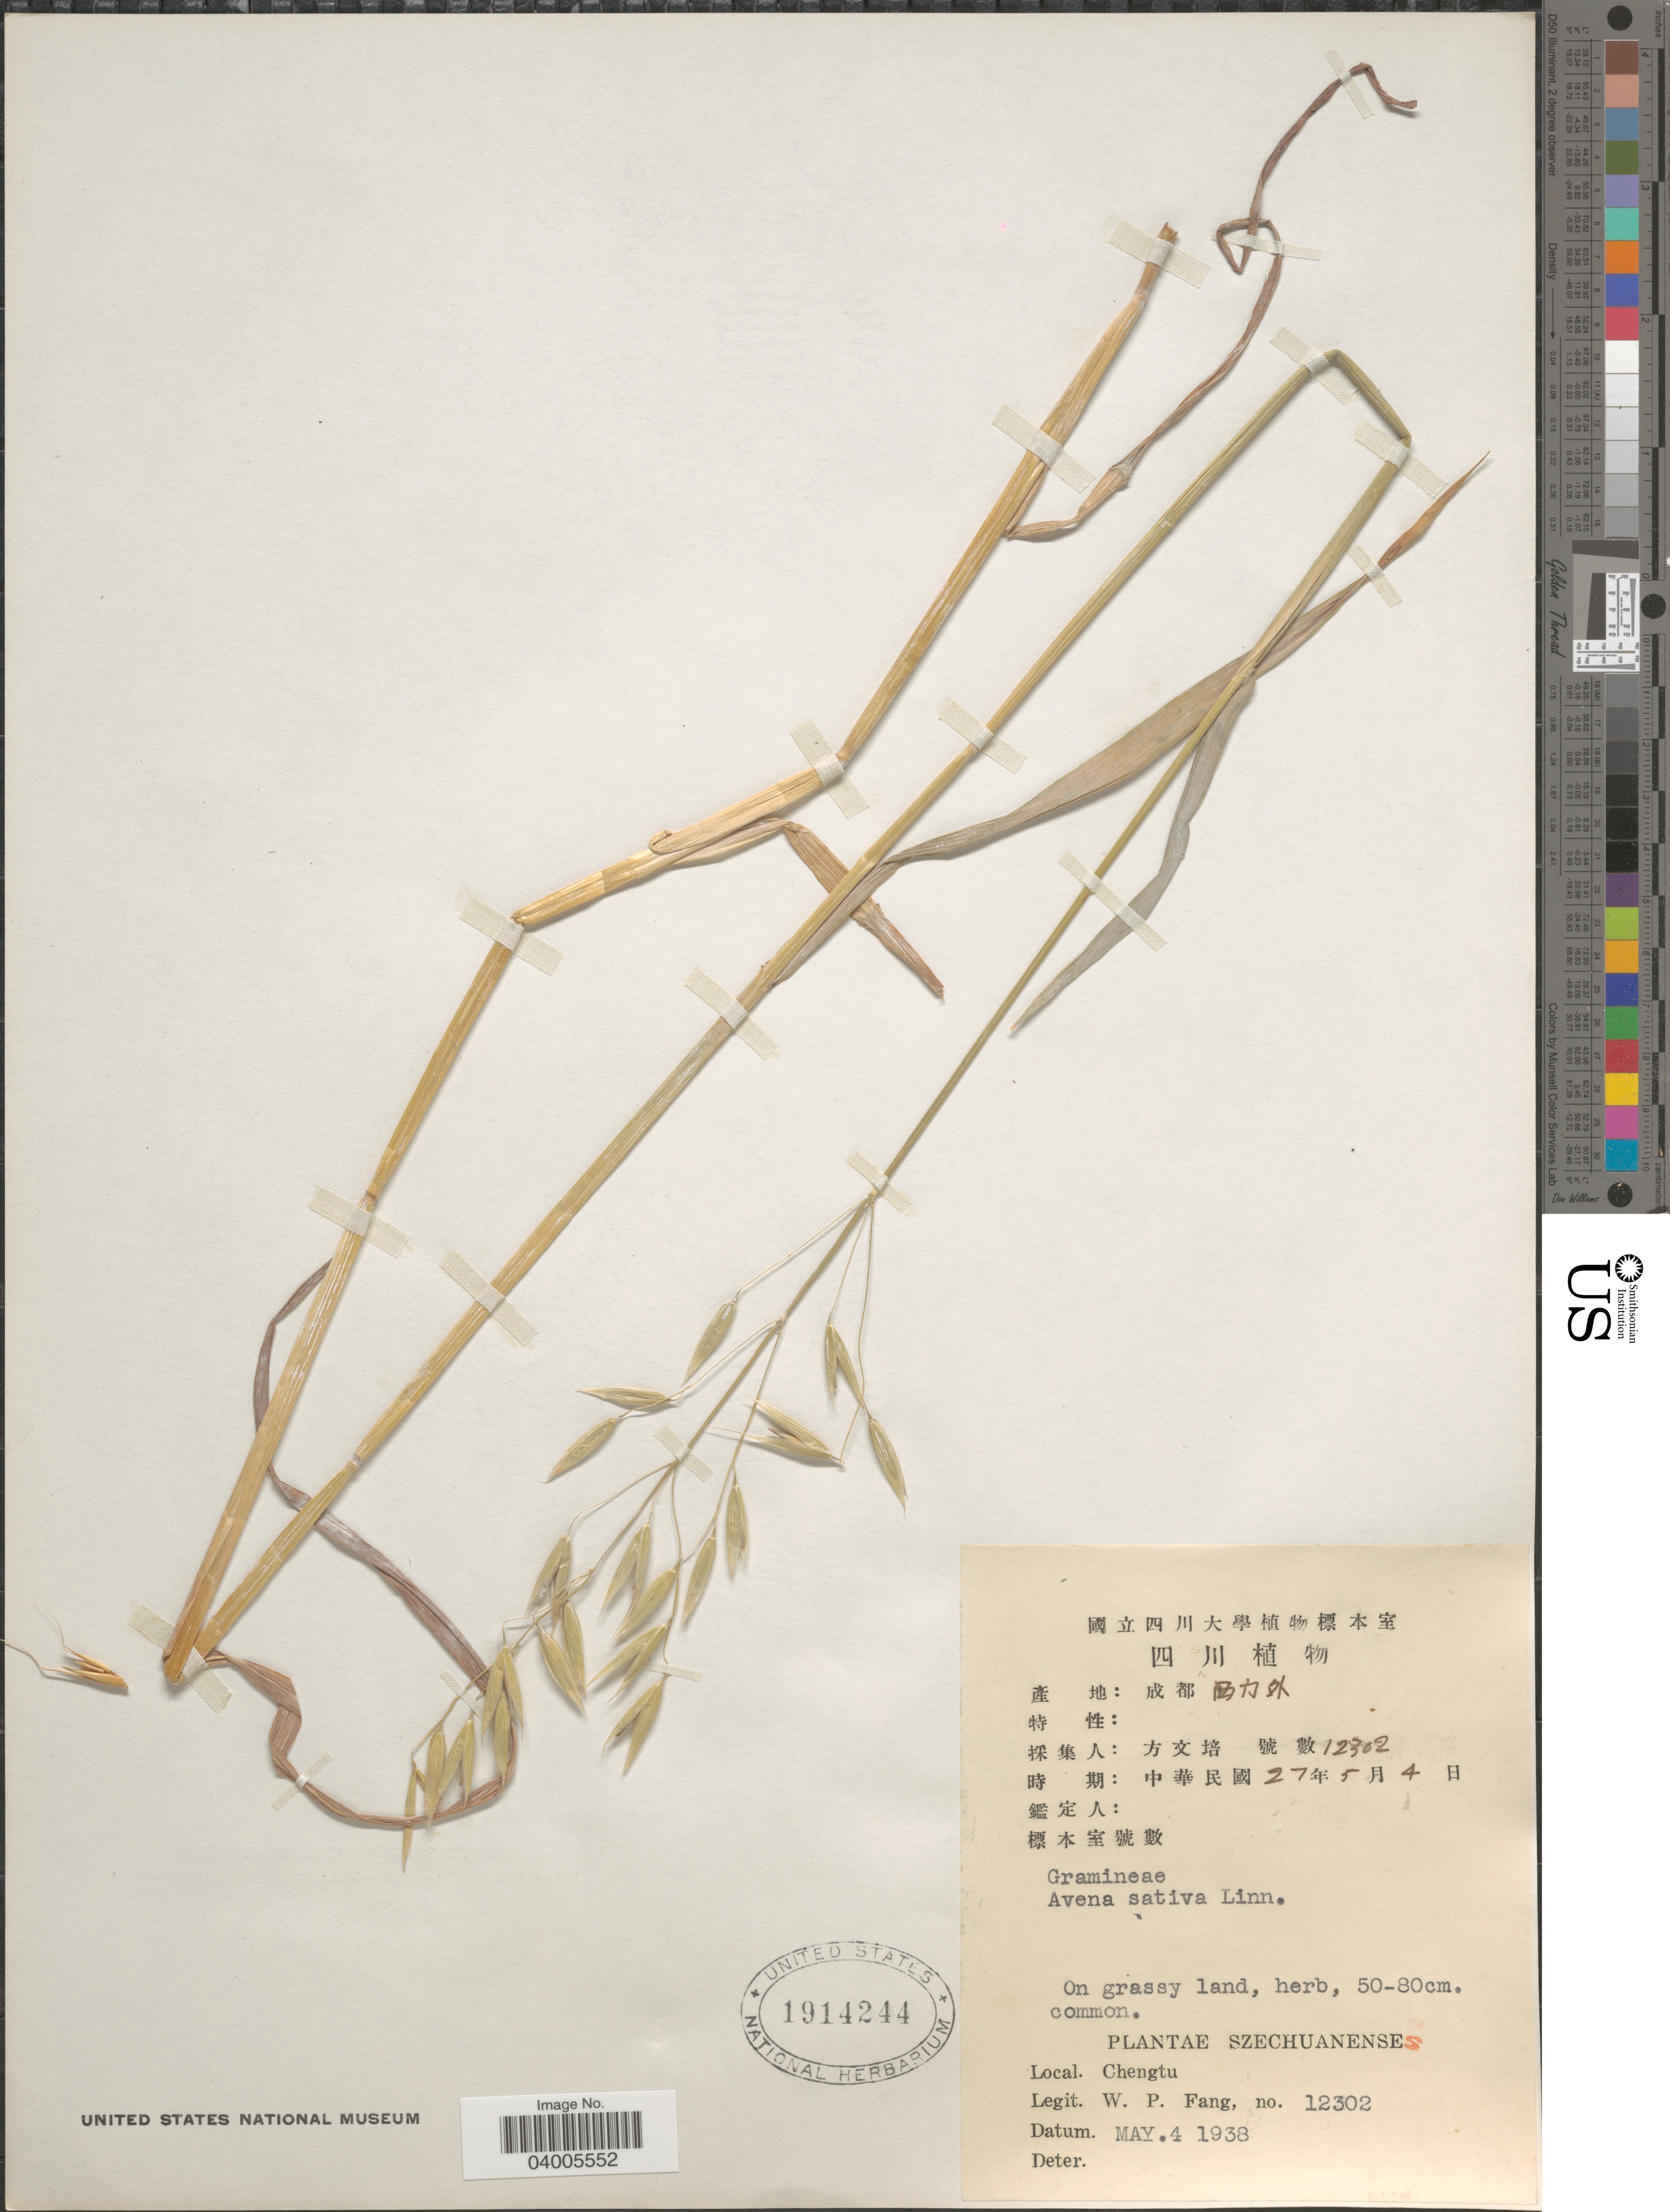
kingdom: Plantae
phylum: Tracheophyta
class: Liliopsida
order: Poales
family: Poaceae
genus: Avena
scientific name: Avena sativa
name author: L.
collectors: W. P. Fang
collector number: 12302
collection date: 1938-05-04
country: China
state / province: Sichuan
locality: Szechuanenses. Chengtu.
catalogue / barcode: US 1914244